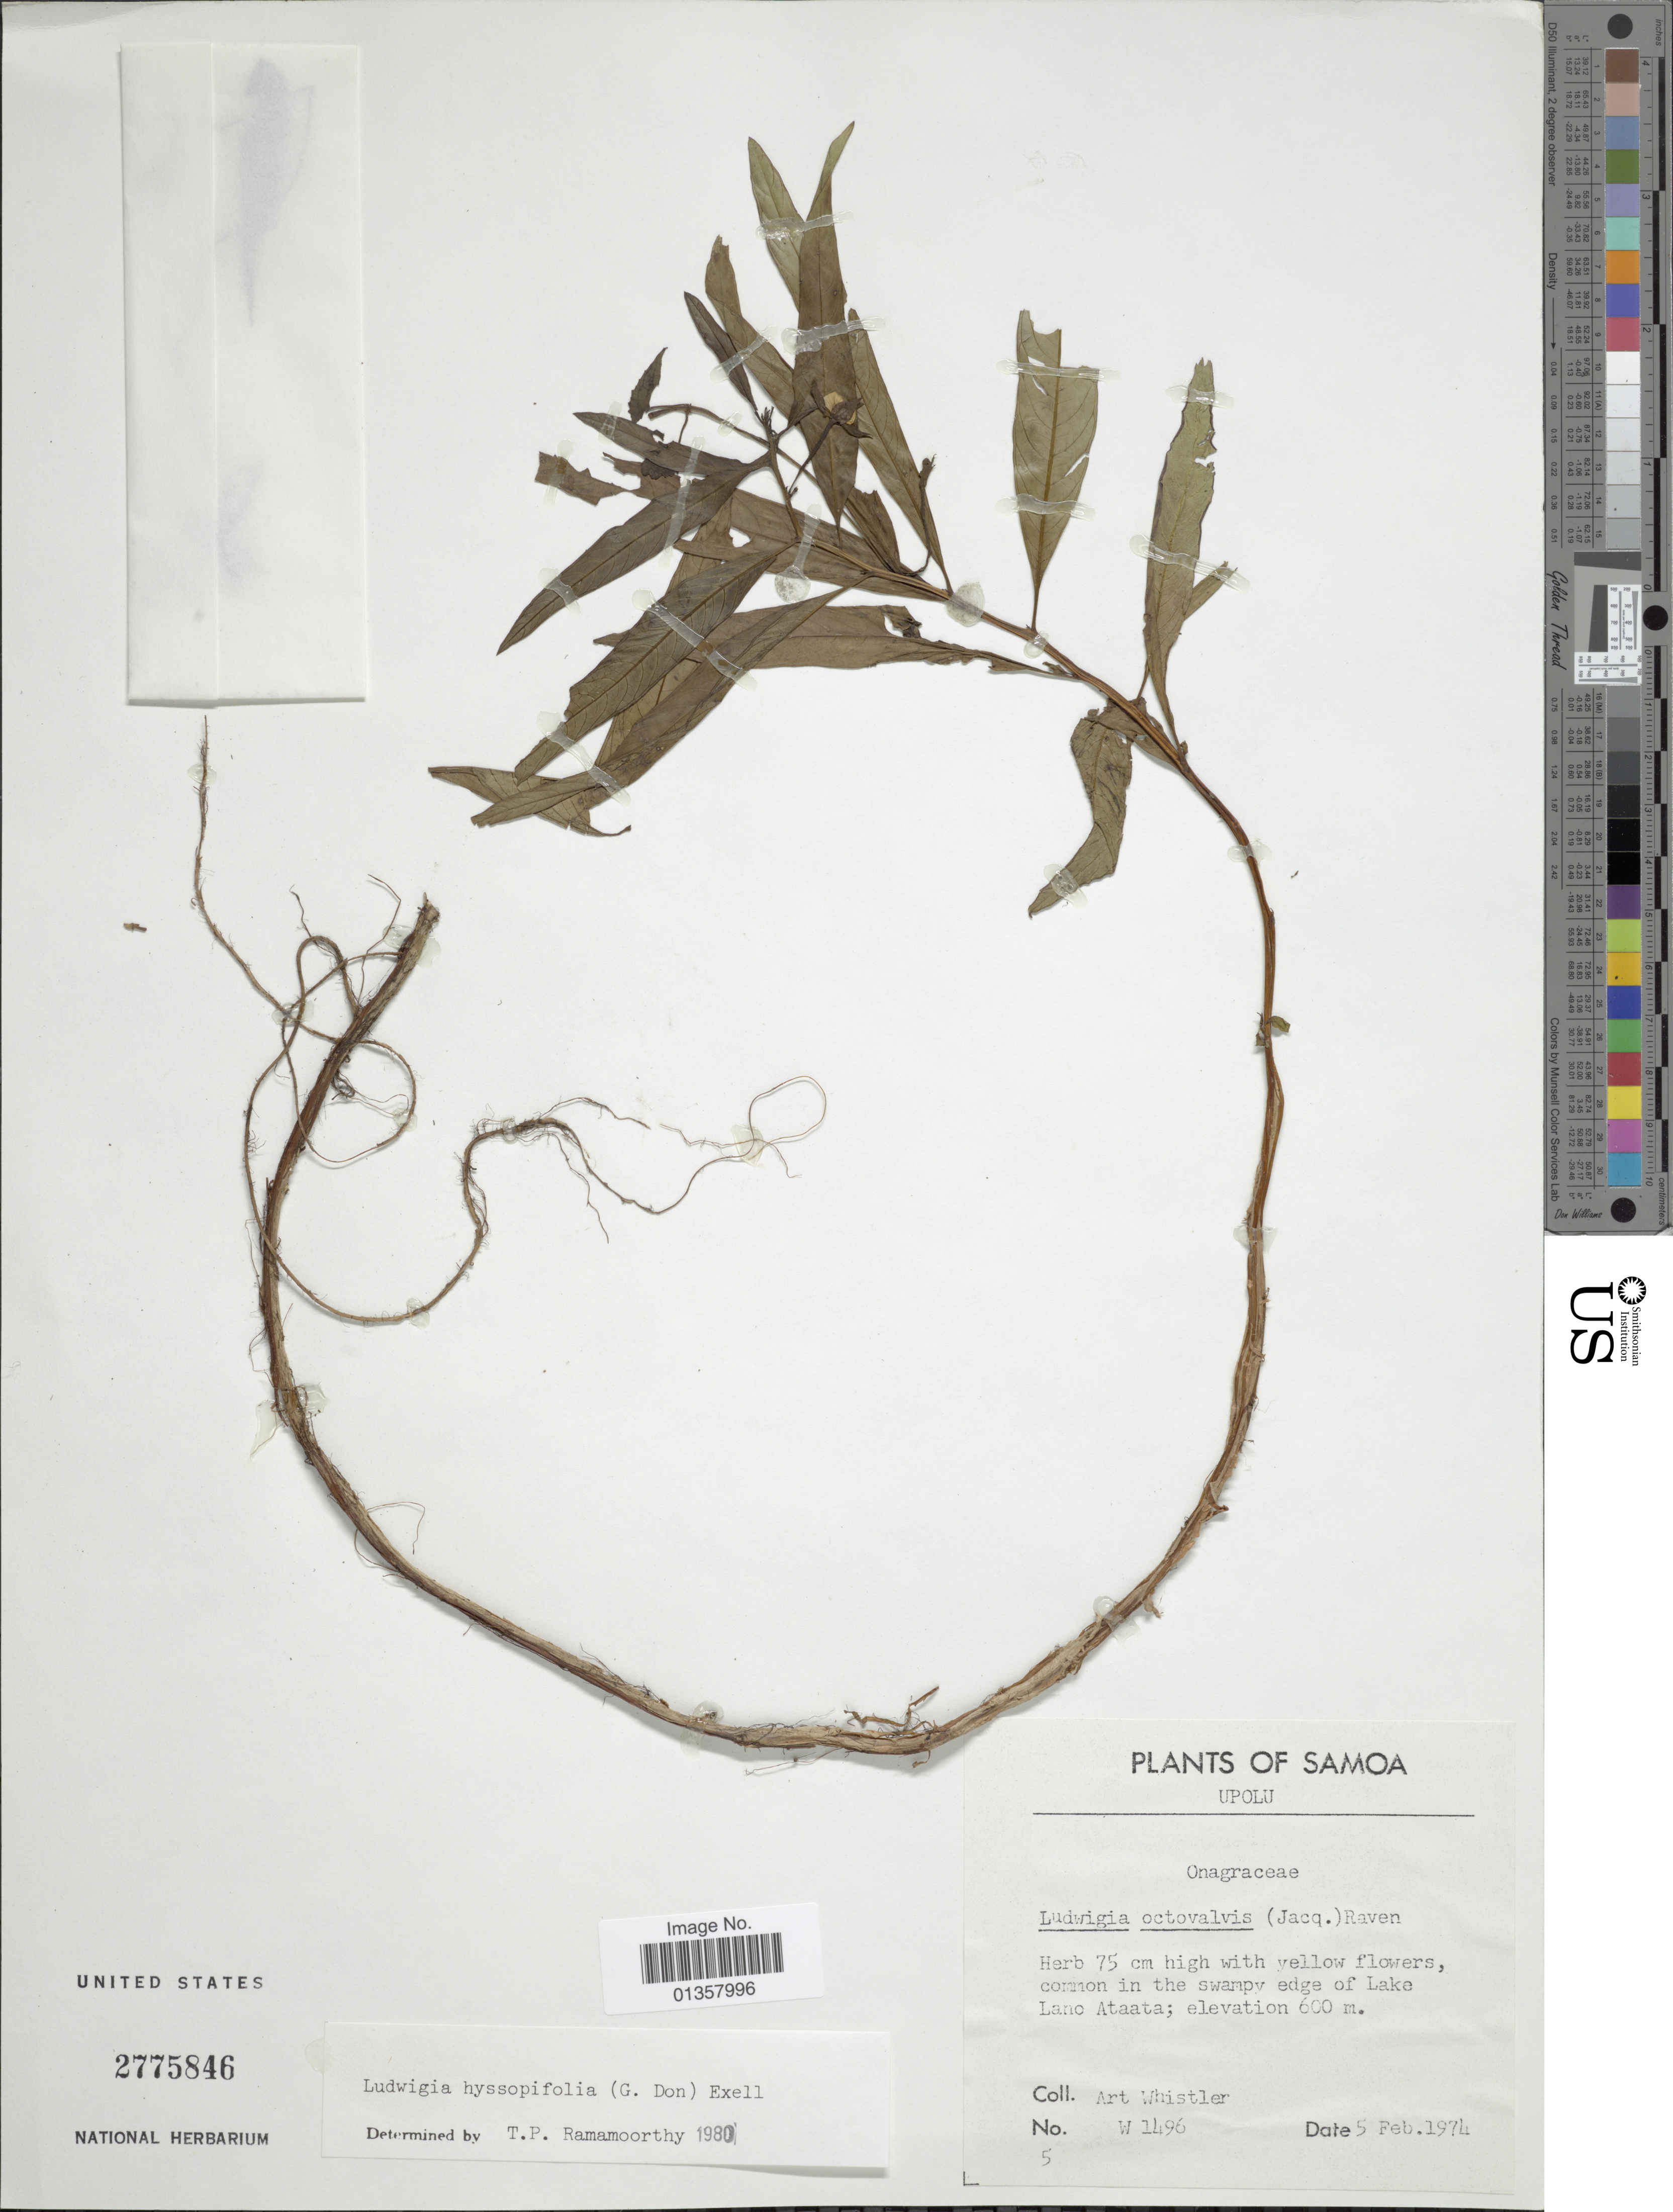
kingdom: Plantae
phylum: Tracheophyta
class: Magnoliopsida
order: Myrtales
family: Onagraceae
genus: Ludwigia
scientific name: Ludwigia hyssopifolia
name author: (G. Don) Exell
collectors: A. Whistler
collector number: W1496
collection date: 1974-02-05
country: Samoa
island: Upolu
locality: in the swampy edge of Lake Lano Ataata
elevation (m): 600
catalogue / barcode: US 2775846